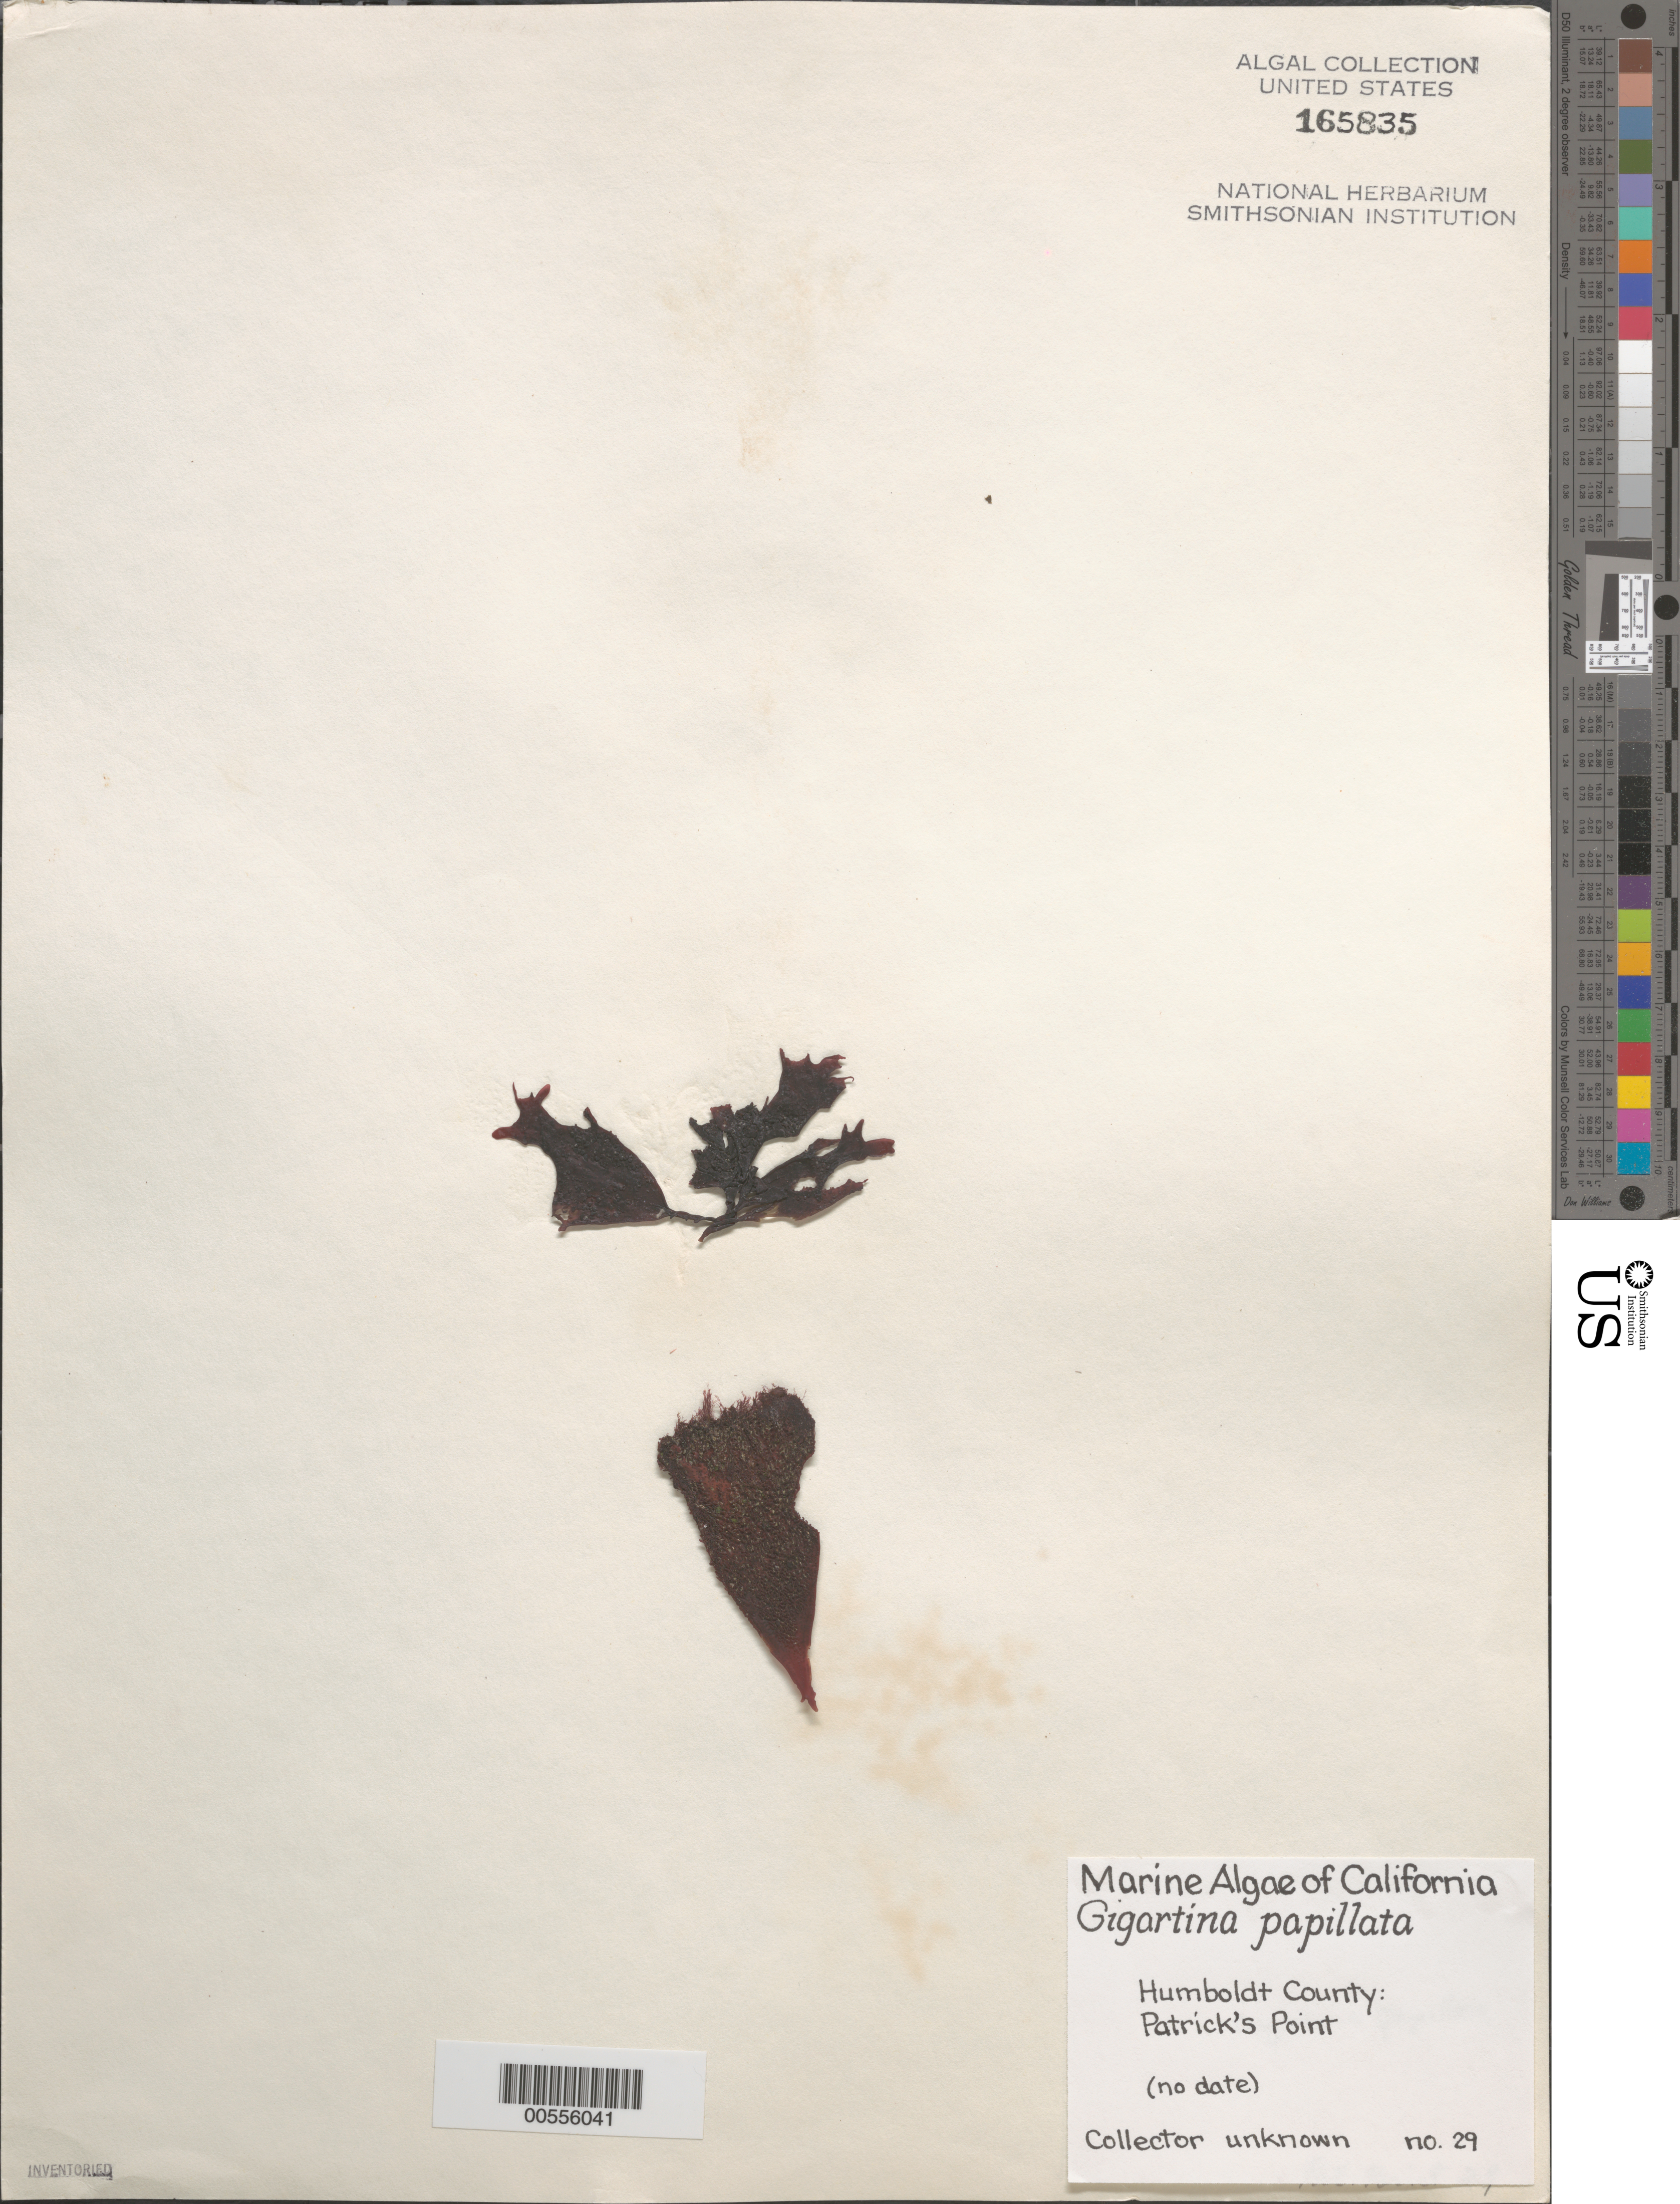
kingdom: Plantae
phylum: Rhodophyta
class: Florideophyceae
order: Gigartinales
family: Phyllophoraceae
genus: Mastocarpus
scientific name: Mastocarpus papillatus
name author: (C. Agardh) Kütz.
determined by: Algae name updating Project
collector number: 29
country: United States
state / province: California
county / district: Humboldt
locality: Patrick's Point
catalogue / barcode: US 165835